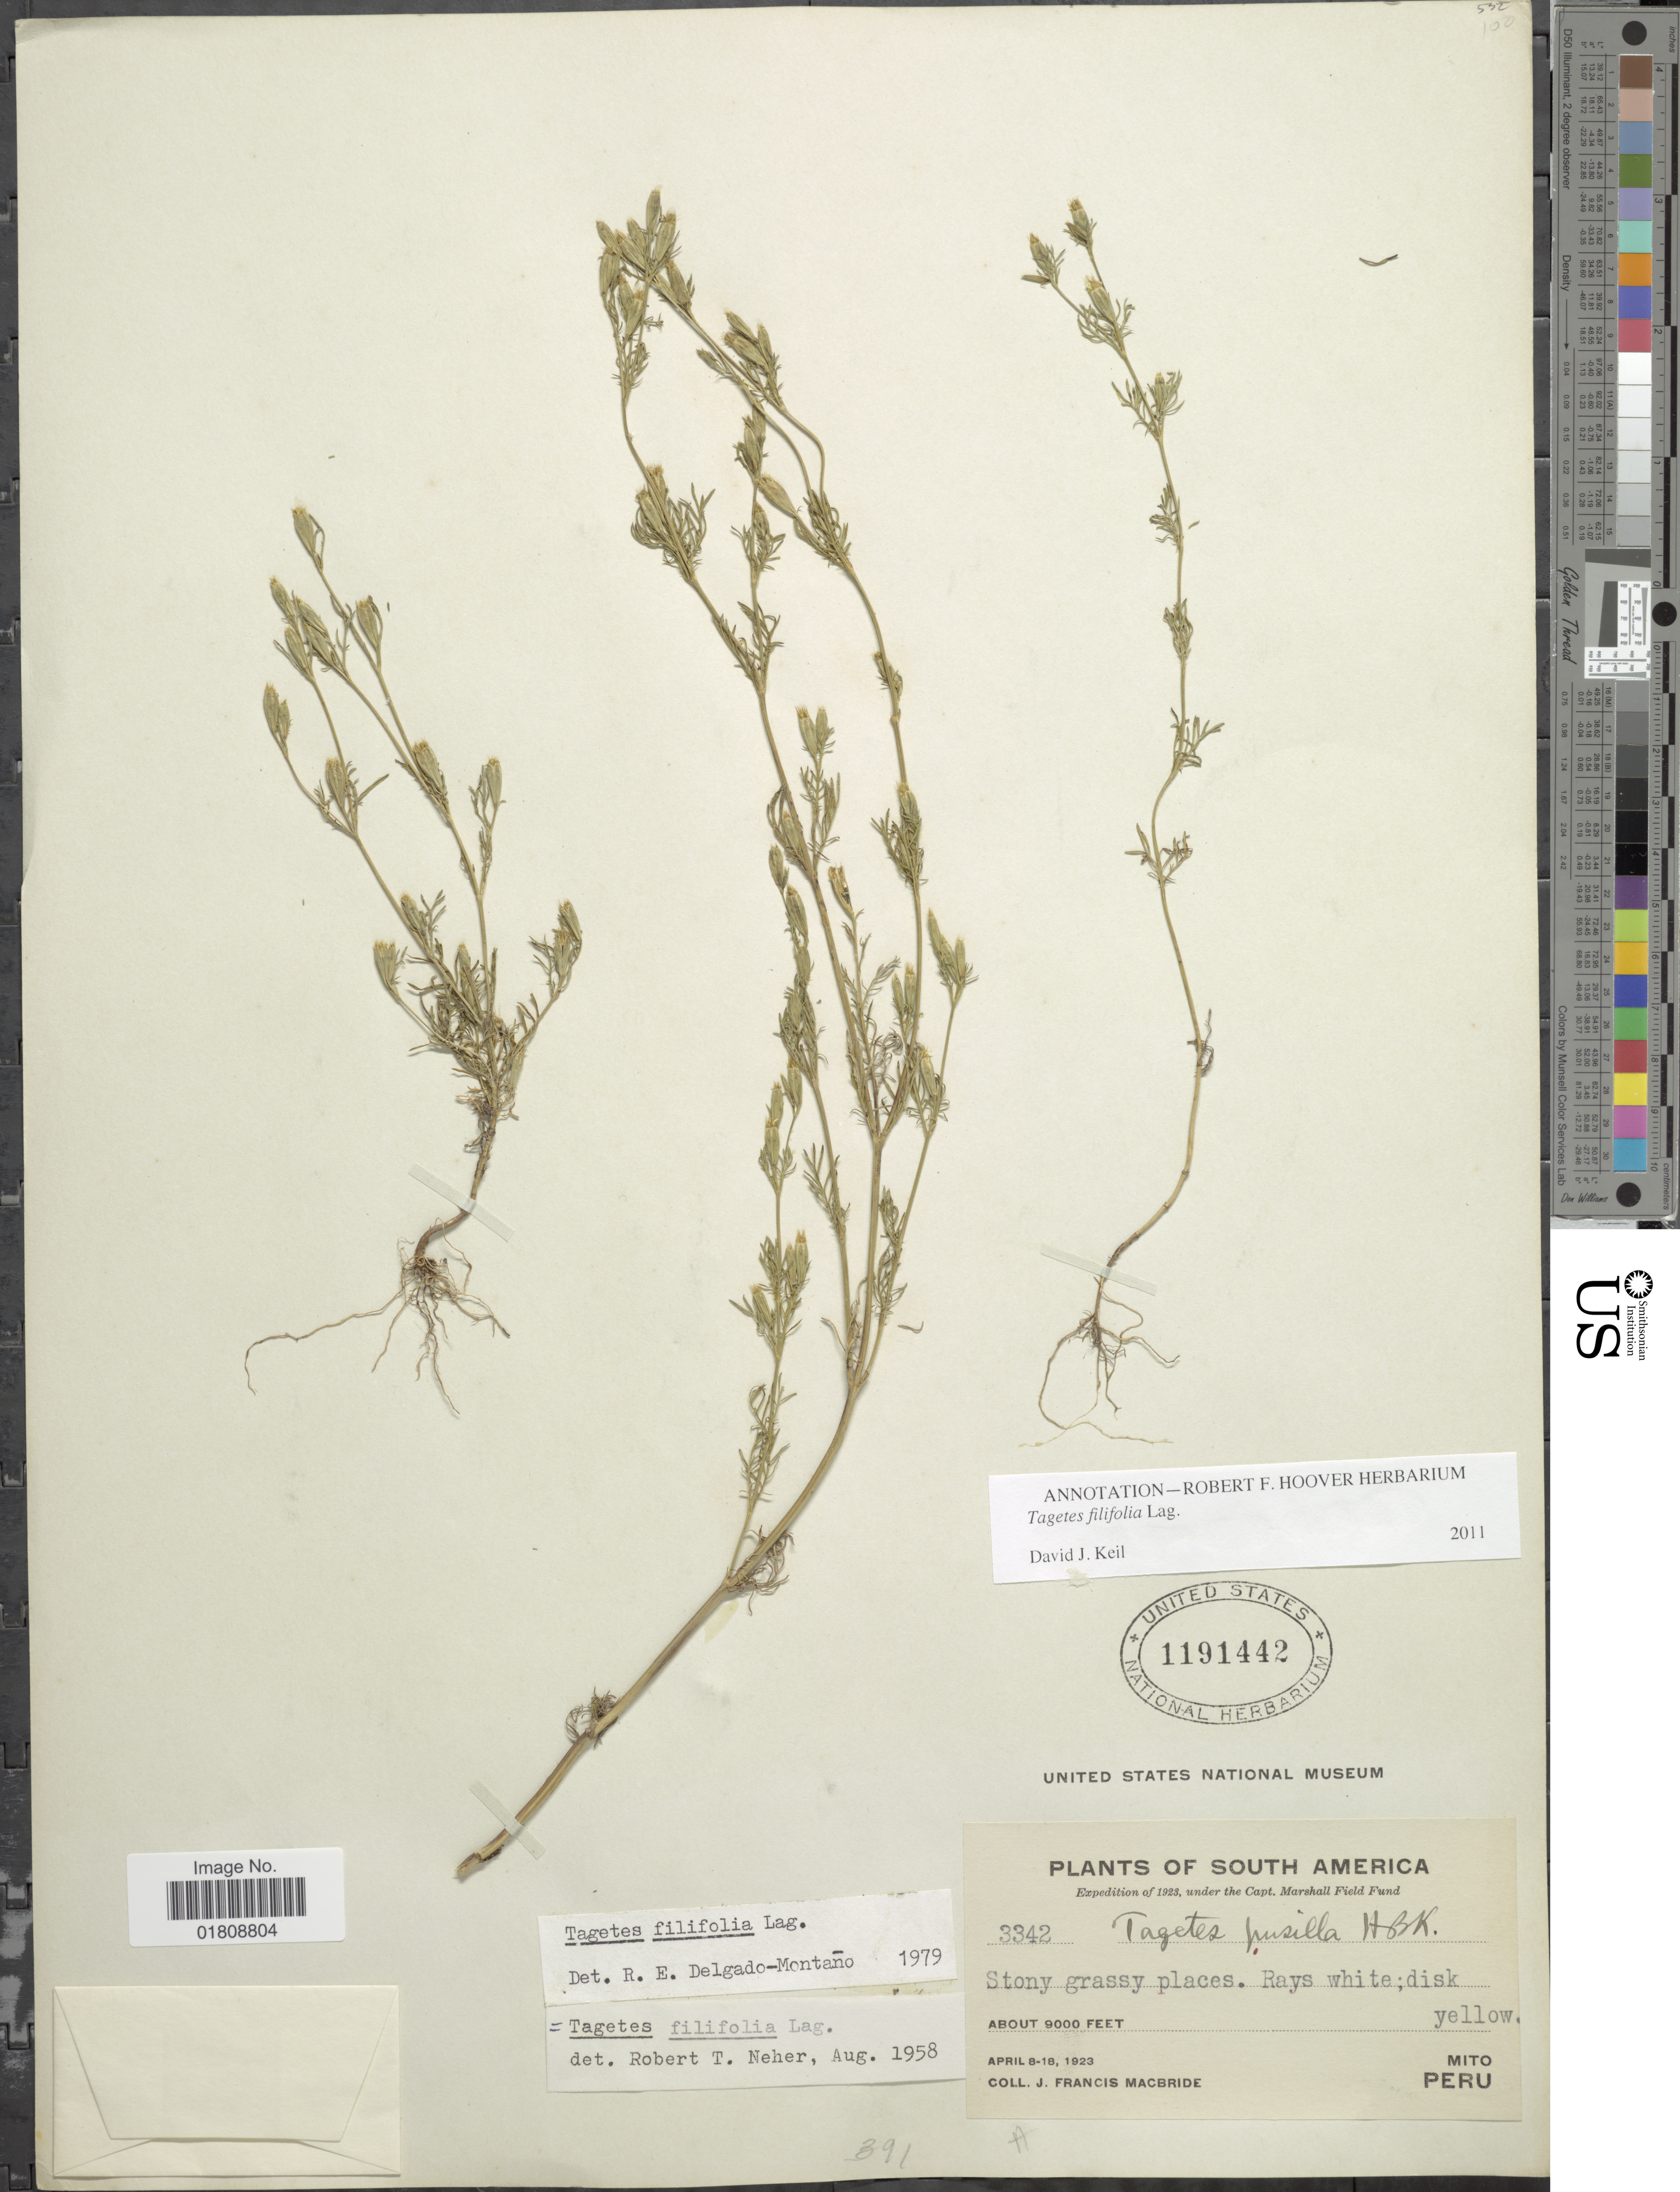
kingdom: Plantae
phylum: Tracheophyta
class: Magnoliopsida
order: Asterales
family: Asteraceae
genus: Tagetes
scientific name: Tagetes filifolia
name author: Lag.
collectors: J. F. Macbride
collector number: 3342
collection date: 1923-04-08/1923-04-18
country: Peru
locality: South America, Mito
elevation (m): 2743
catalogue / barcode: US 1191442